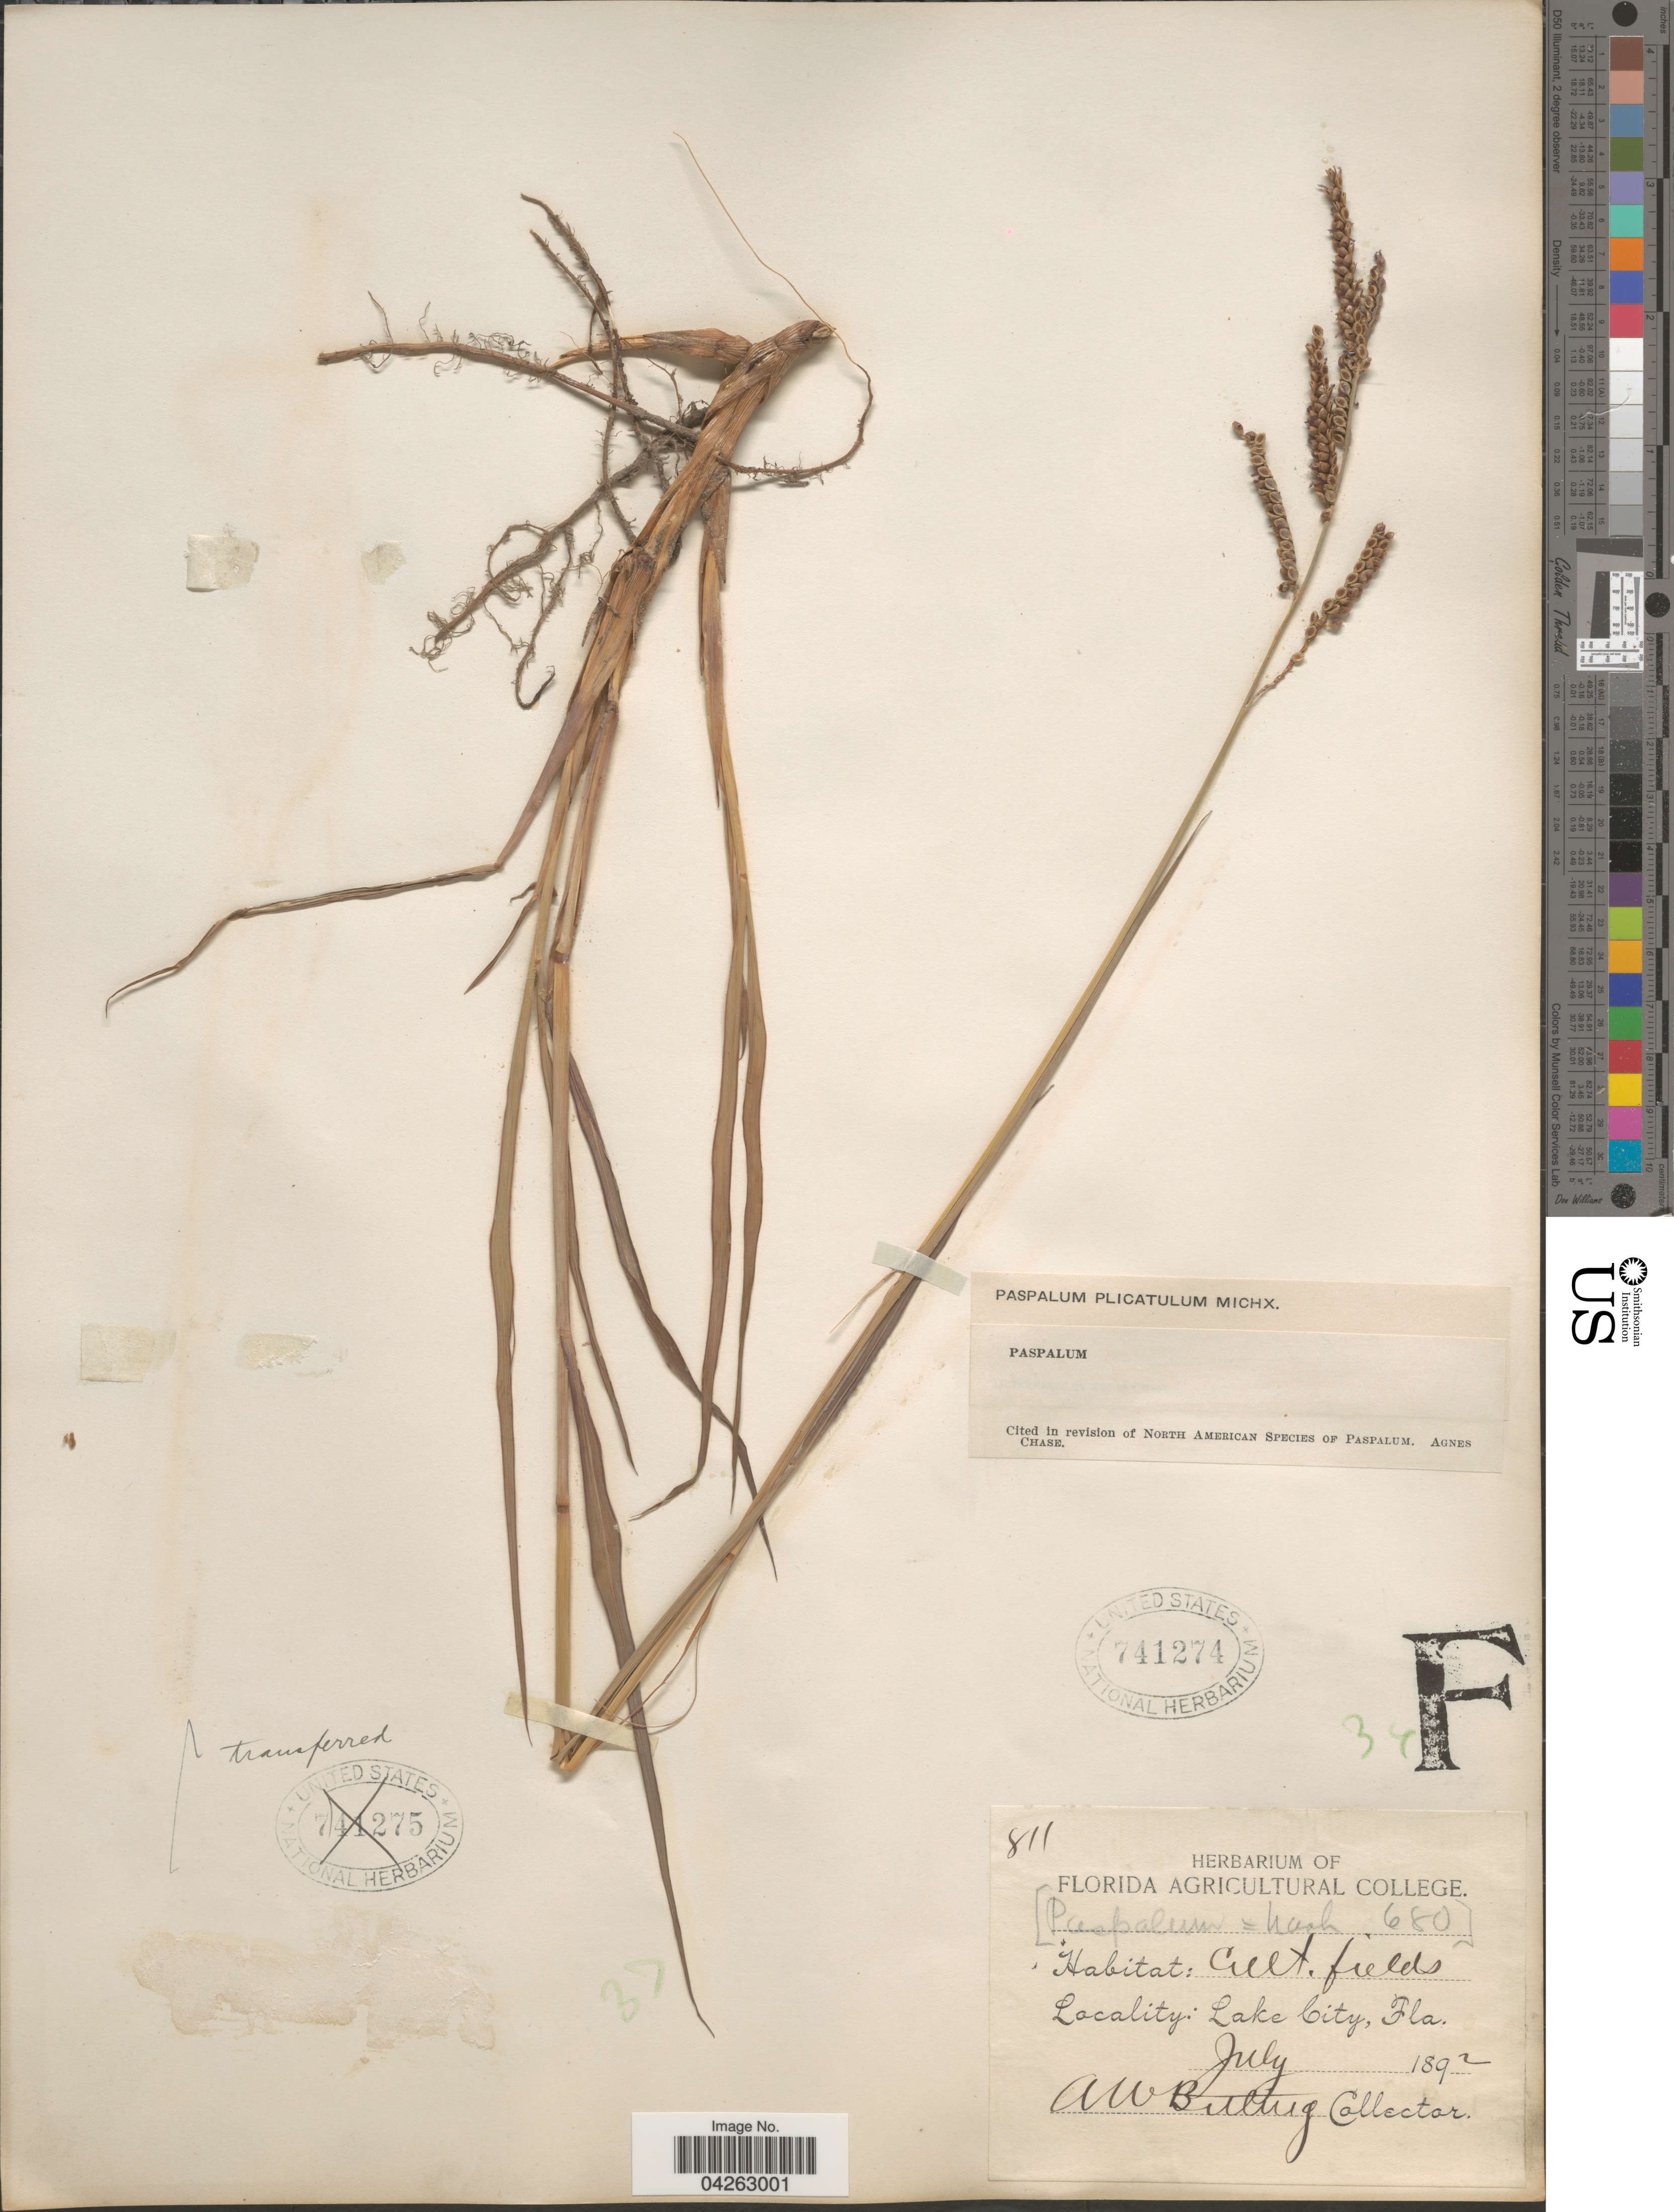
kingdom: Plantae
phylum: Tracheophyta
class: Liliopsida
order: Poales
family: Poaceae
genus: Paspalum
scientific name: Paspalum plicatulum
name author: Michx.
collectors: A. Bitting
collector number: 811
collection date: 1892-07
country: United States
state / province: Florida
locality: Lake City.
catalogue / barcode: US 741274